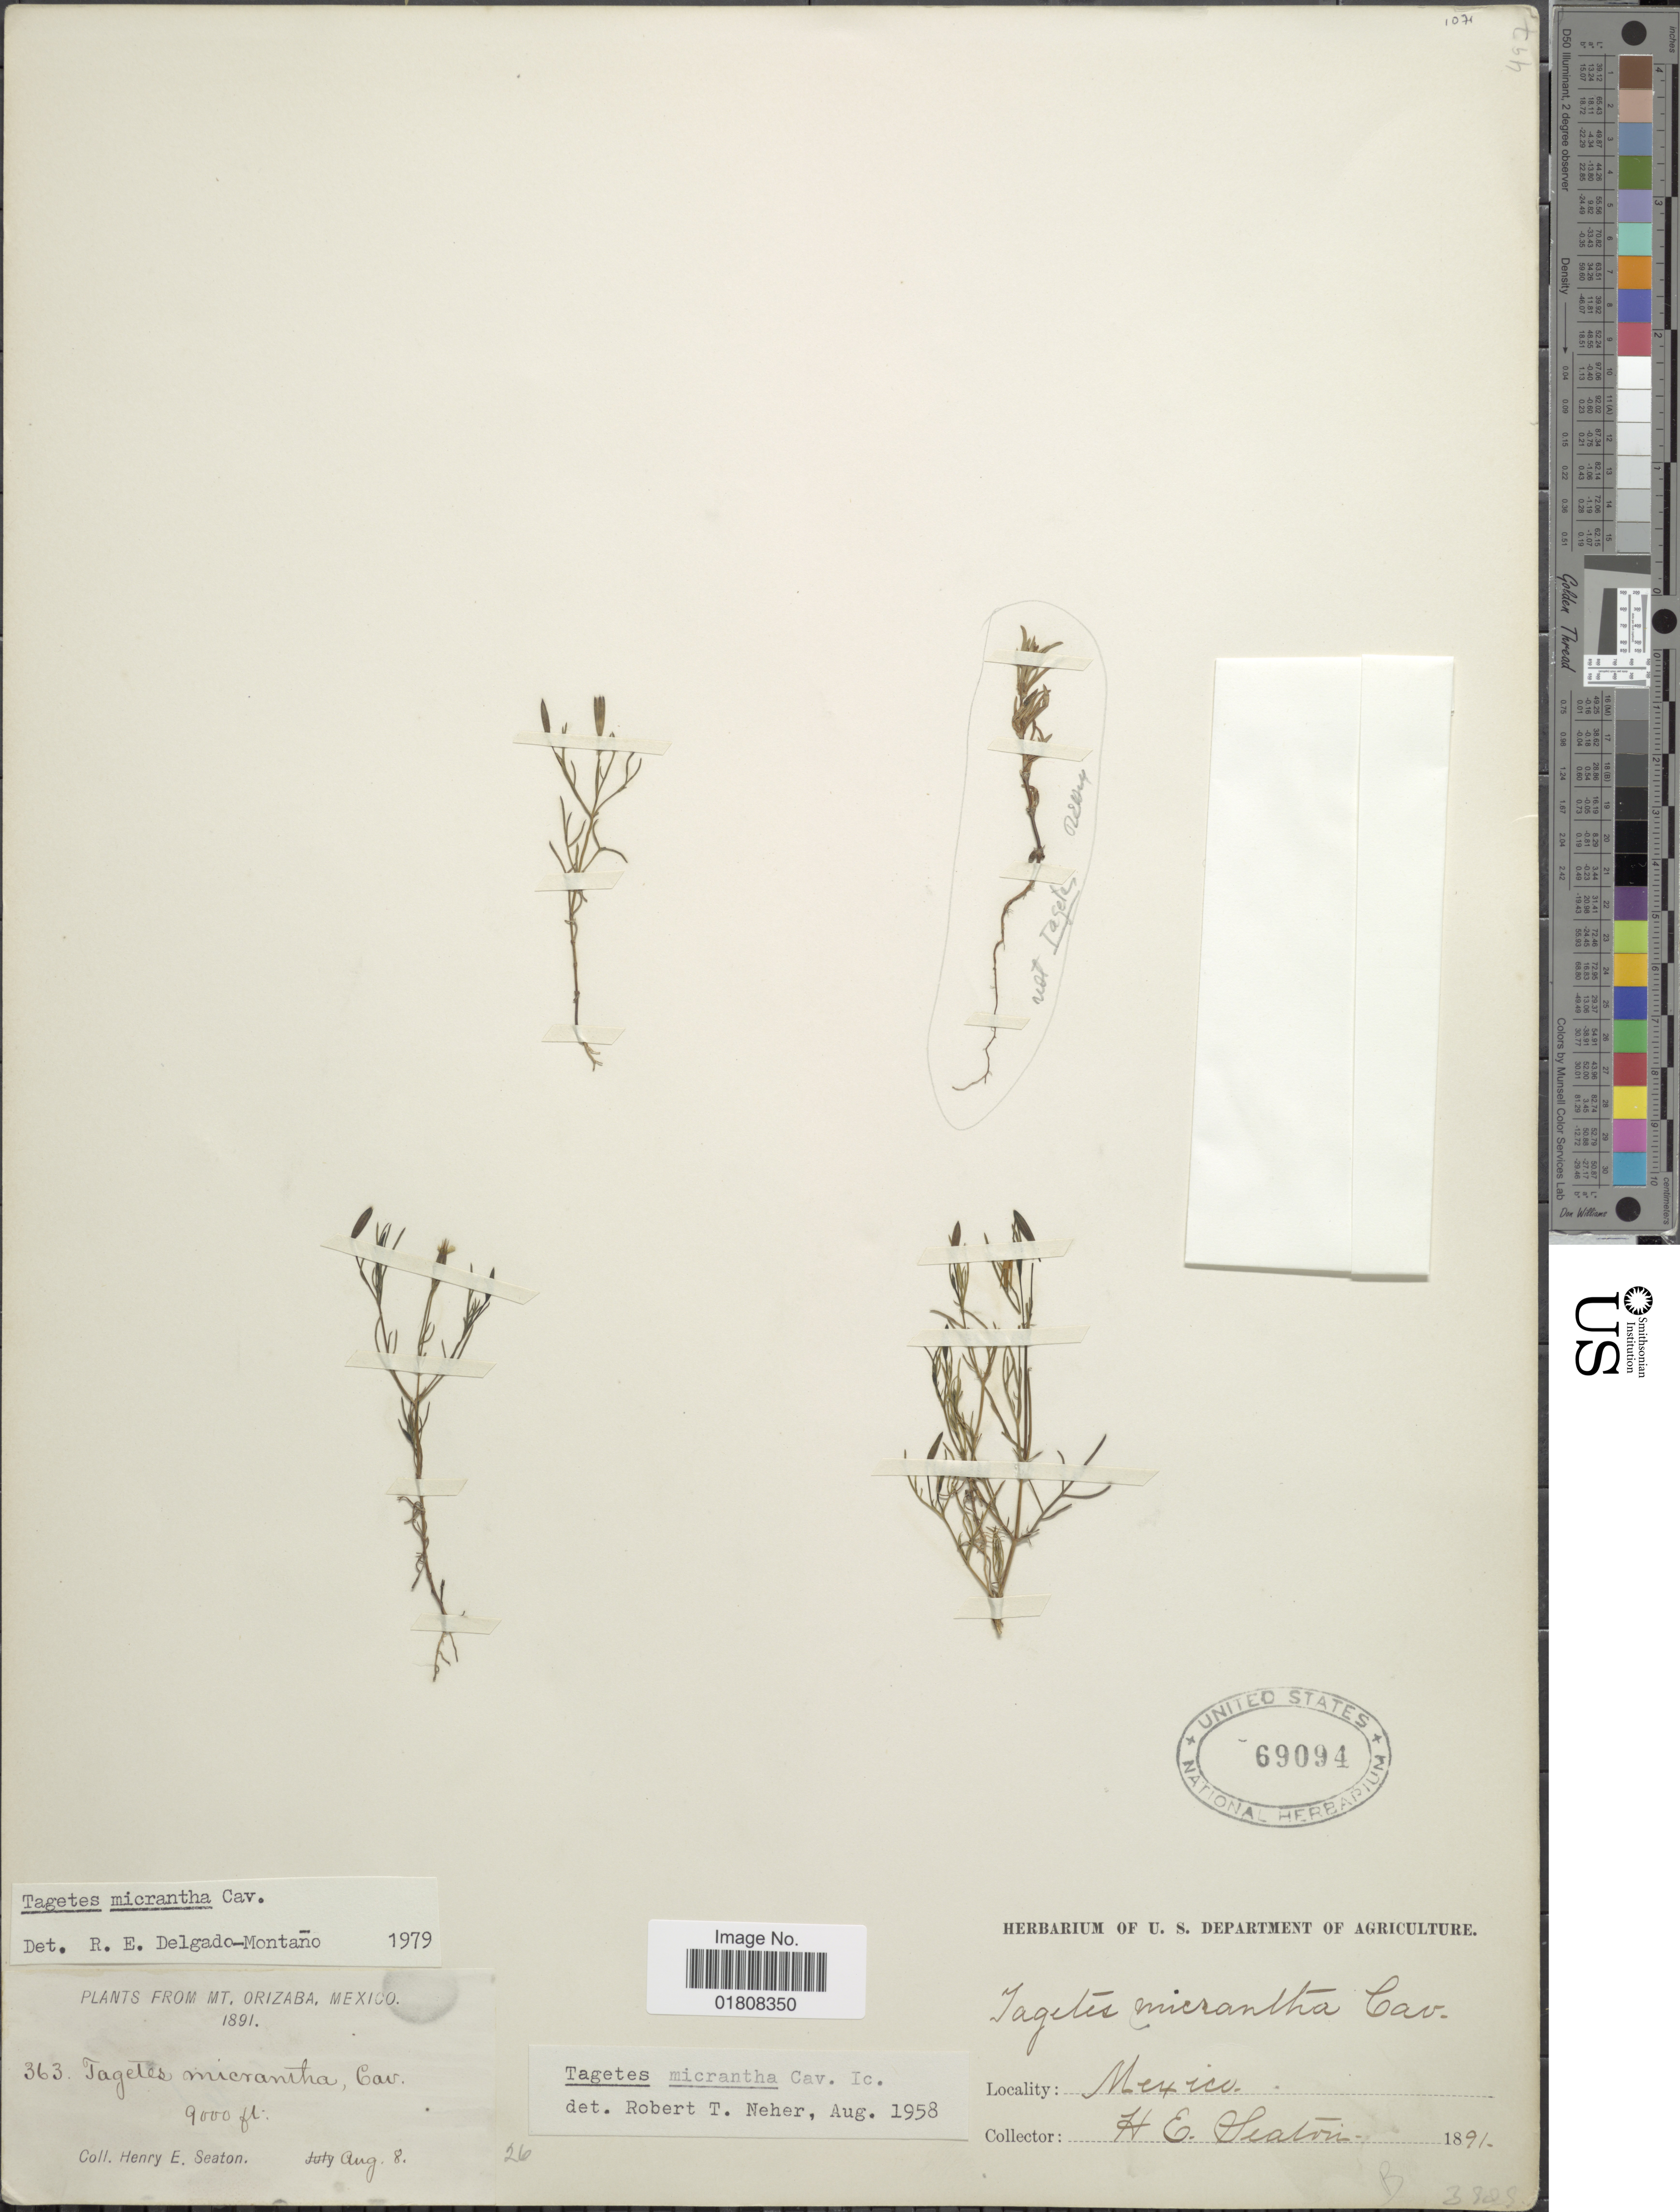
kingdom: Plantae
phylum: Tracheophyta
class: Magnoliopsida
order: Asterales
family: Asteraceae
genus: Tagetes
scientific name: Tagetes micrantha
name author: Cav.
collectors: H. E. Seaton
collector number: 363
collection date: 1891-08-08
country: Mexico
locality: Mt. Orizaba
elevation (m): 2743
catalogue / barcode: US 69094